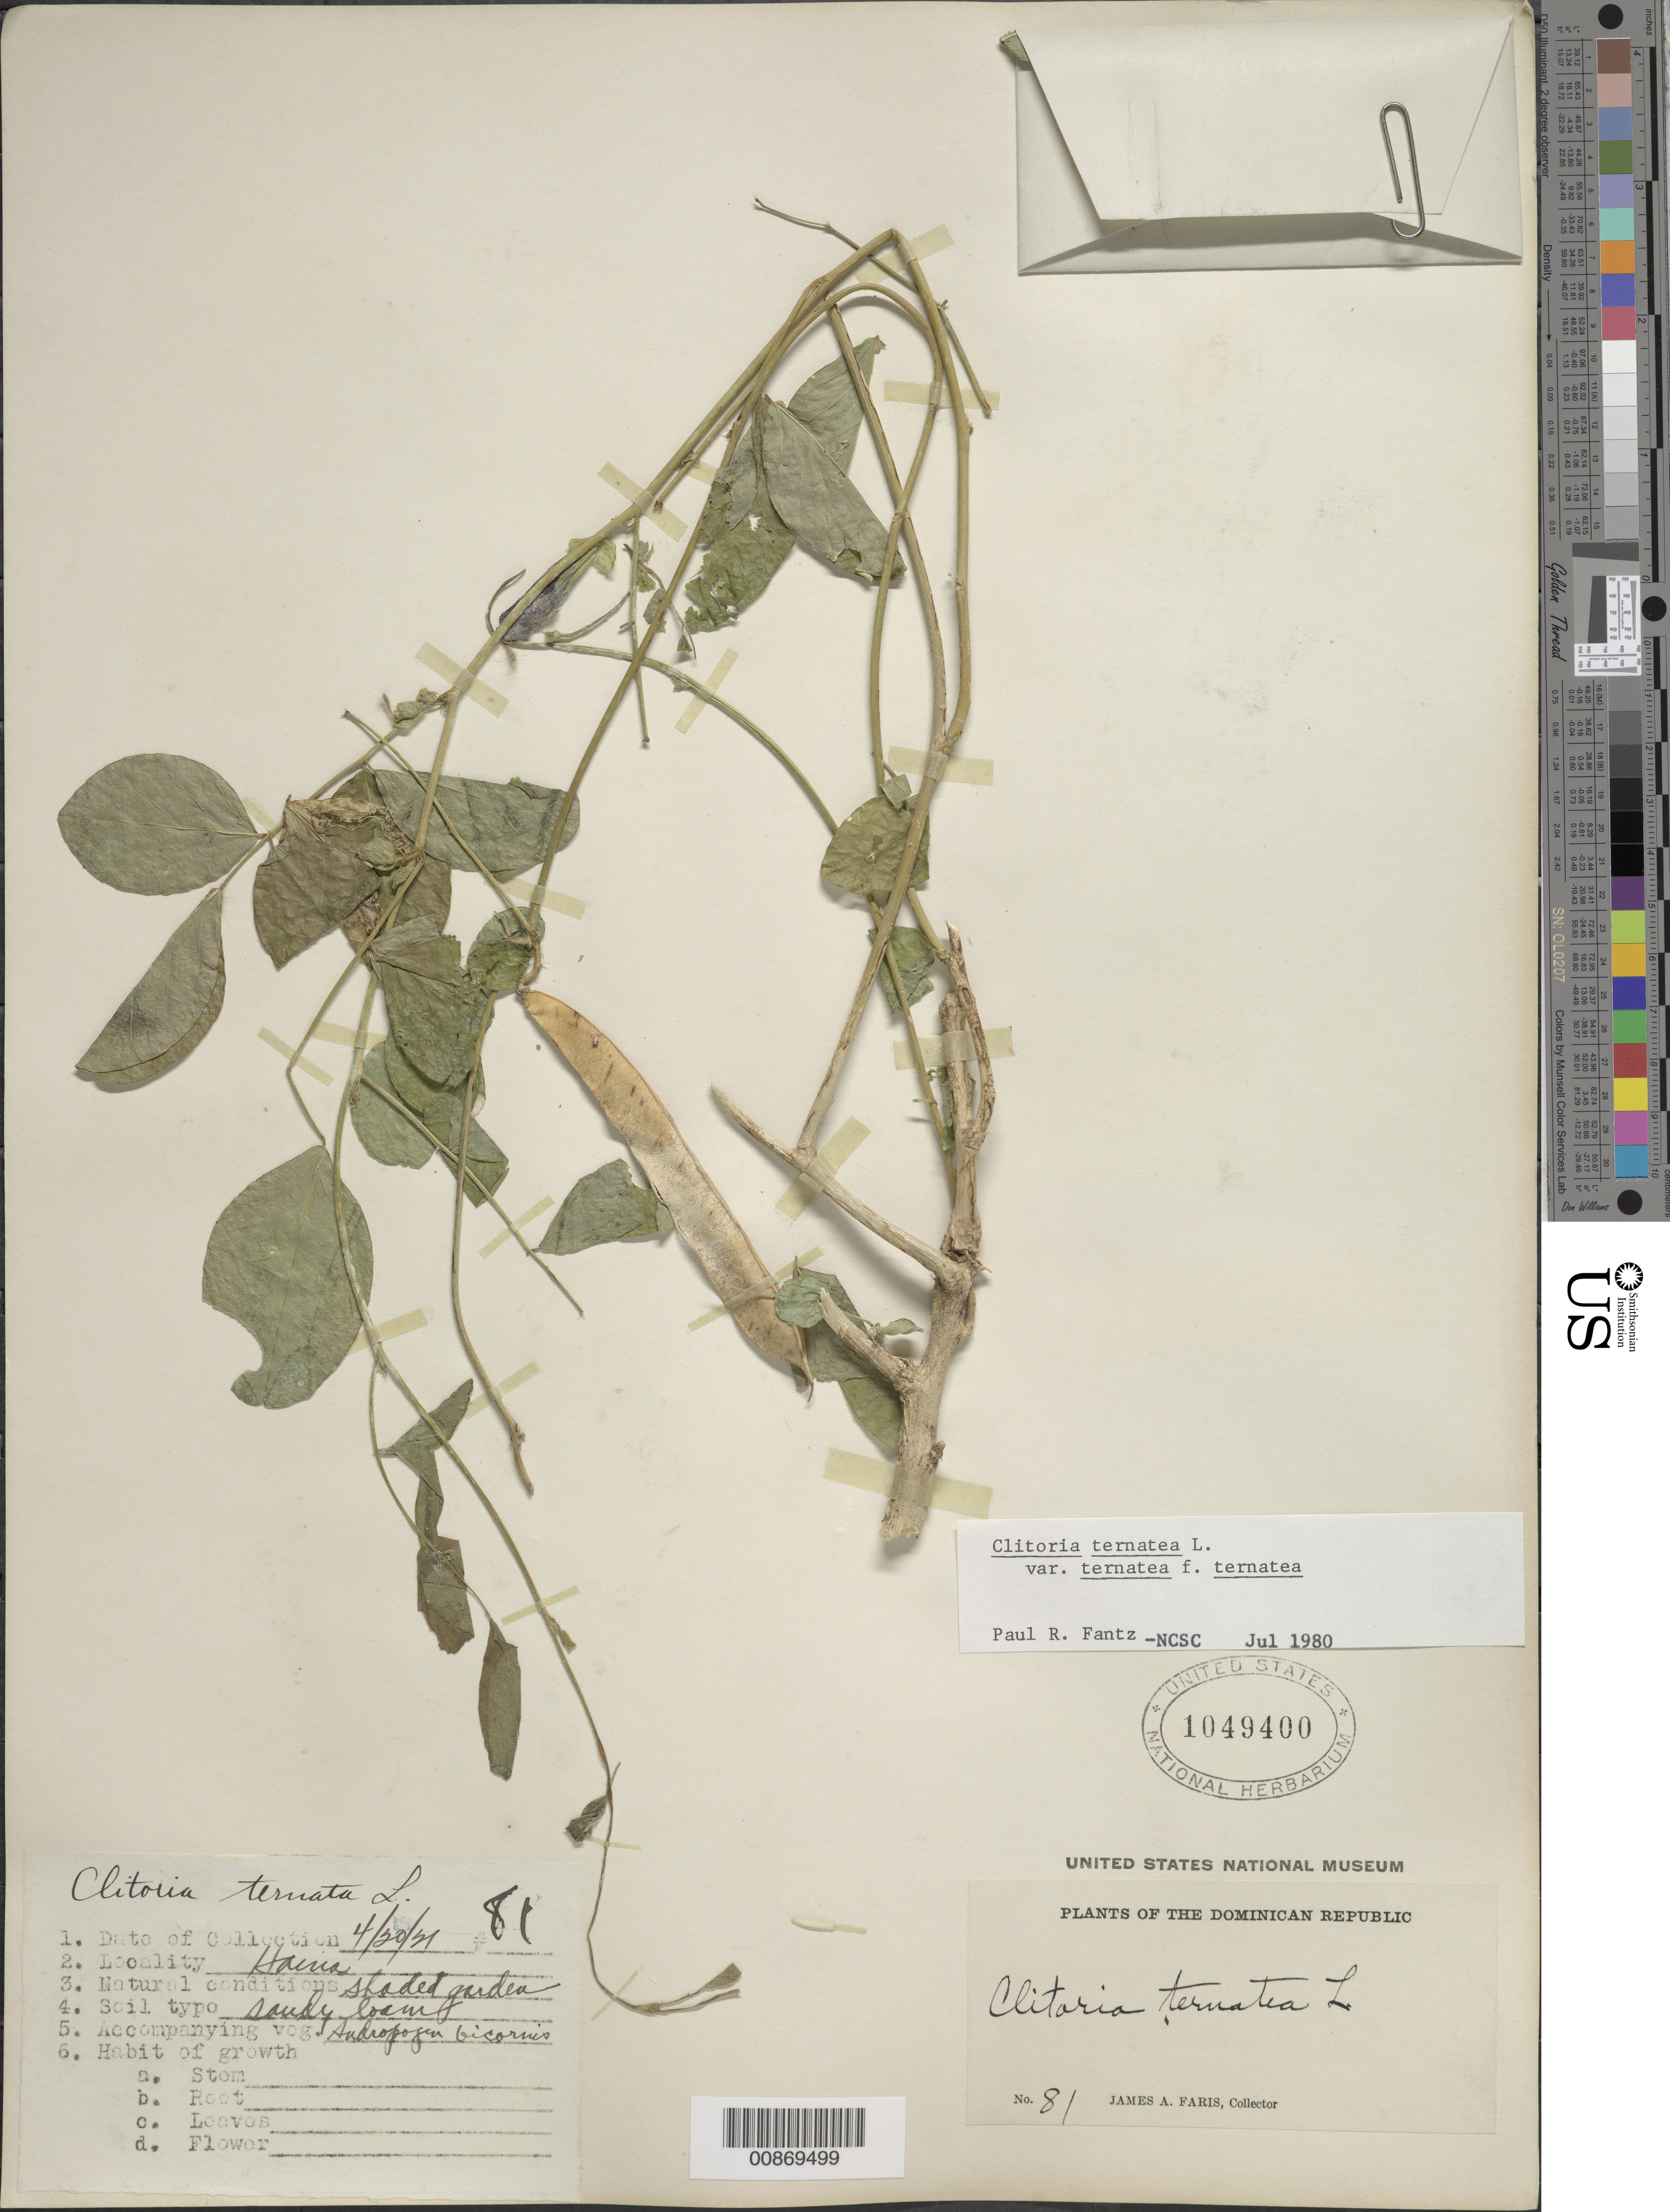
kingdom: Plantae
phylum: Tracheophyta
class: Magnoliopsida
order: Fabales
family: Fabaceae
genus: Clitoria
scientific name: Clitoria ternatea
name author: L.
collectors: J. Faris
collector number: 81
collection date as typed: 20 Apr 1921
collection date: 1921-04-20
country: Dominican Republic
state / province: San Cristóbal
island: Hispaniola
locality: Haina.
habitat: Shaded garden. Sandy loam. Accompanying veg. Andropogon bicornis.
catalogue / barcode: US 1049400